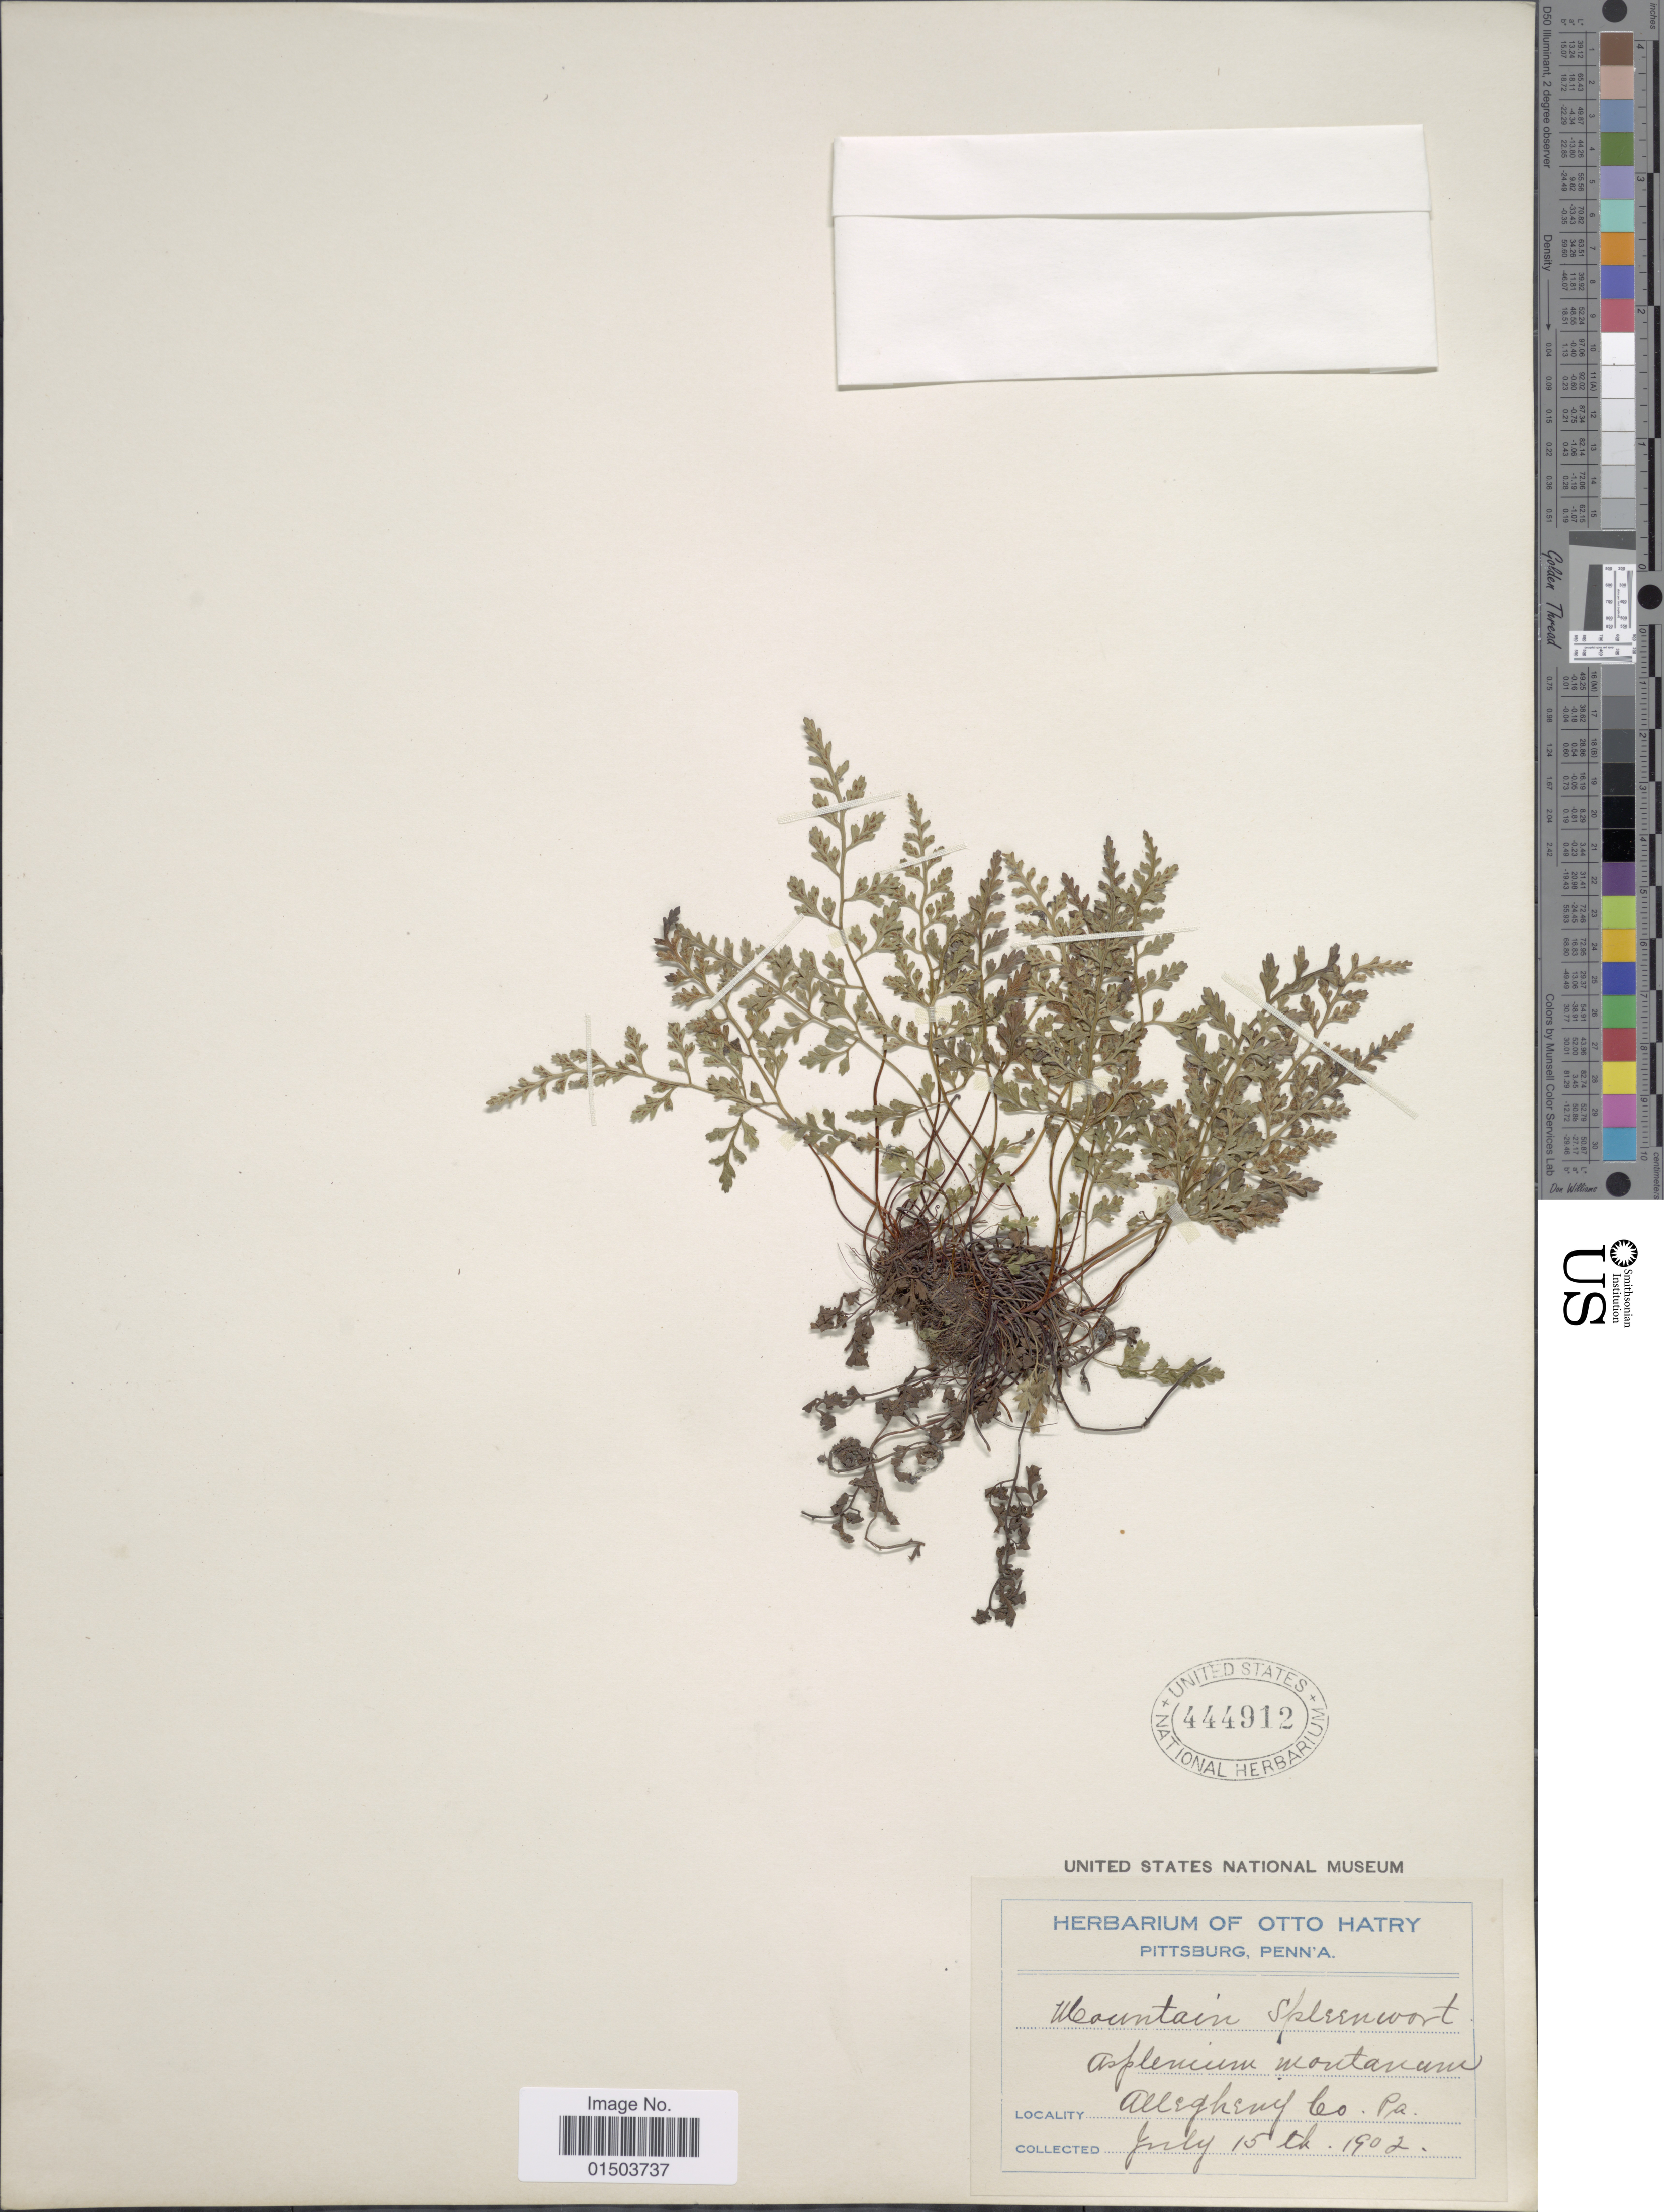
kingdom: Plantae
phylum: Tracheophyta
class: Polypodiopsida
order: Polypodiales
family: Aspleniaceae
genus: Asplenium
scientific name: Asplenium montanum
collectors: ex herb. Otto Hatry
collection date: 1902-07-15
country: United States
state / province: Pennsylvania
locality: Allegheny Co.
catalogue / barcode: US 444912